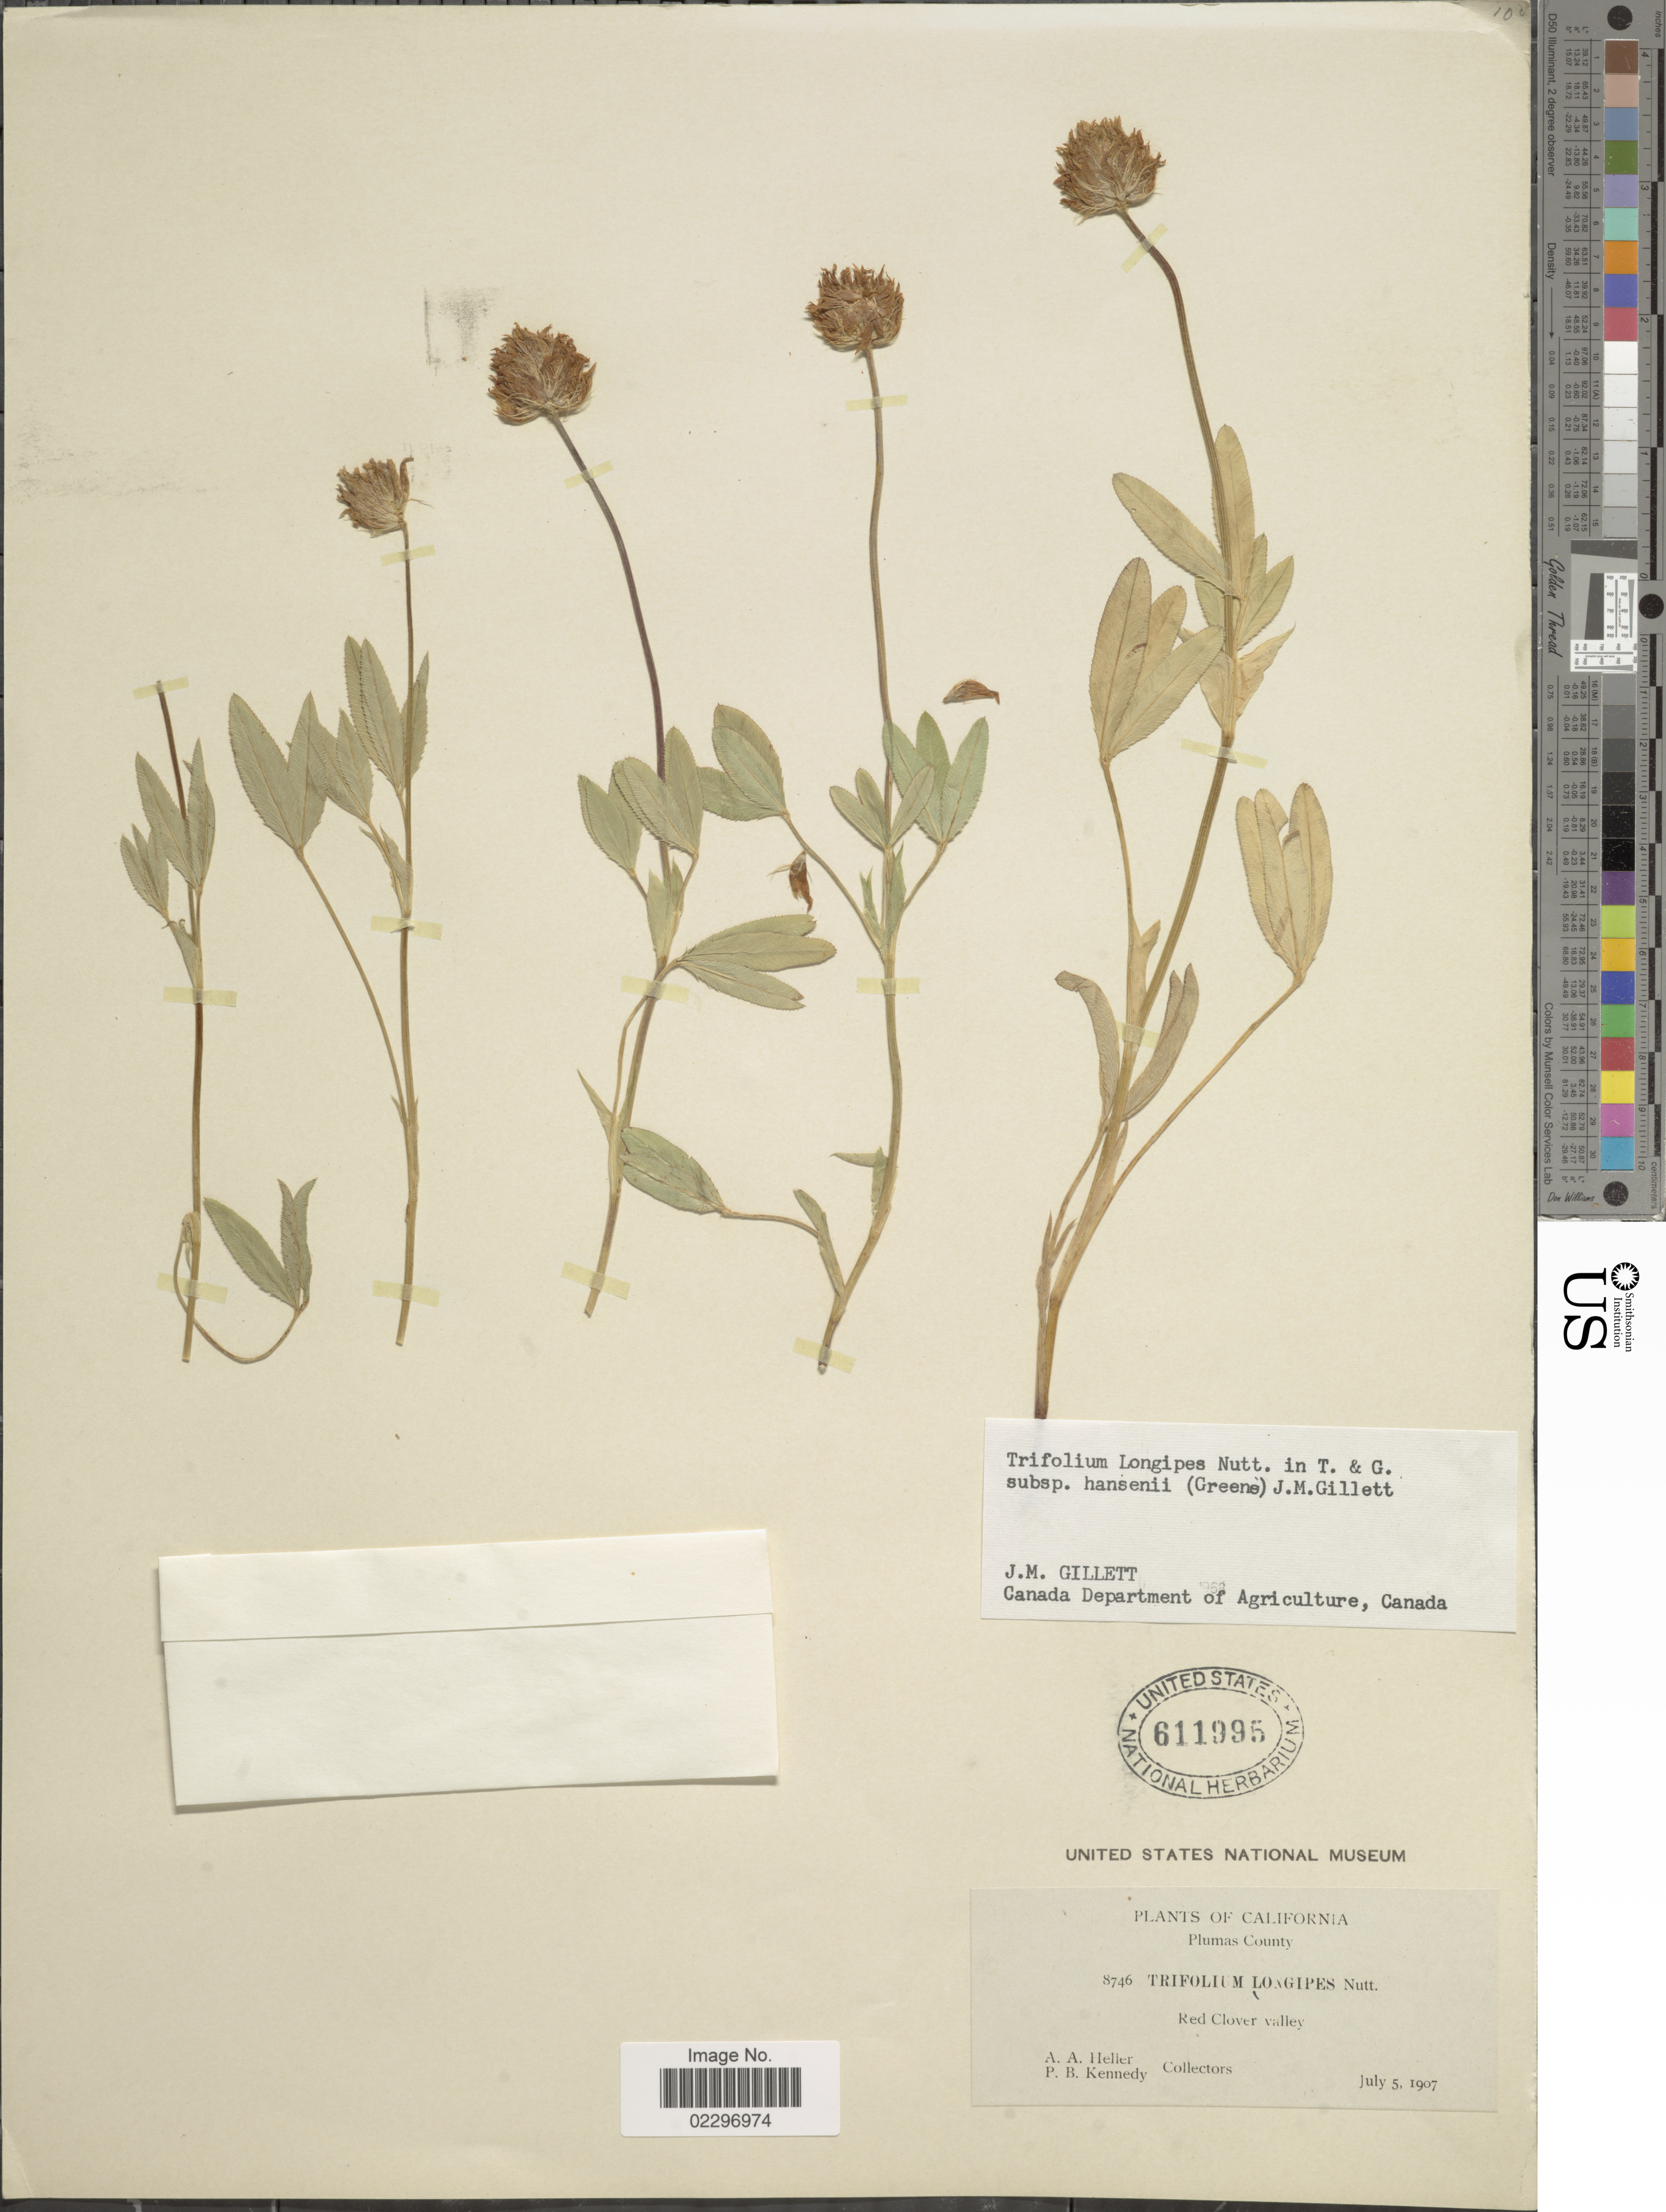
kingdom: Plantae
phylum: Tracheophyta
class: Magnoliopsida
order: Fabales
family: Fabaceae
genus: Trifolium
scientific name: Trifolium longipes subsp. hansenii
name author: (Greene) J.M. Gillett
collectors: A. A. Heller & P. B. Kennedy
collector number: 8746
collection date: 1907-07-05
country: United States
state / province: California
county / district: Plumas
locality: Plumas County, Red Clover valley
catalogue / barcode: US 611995